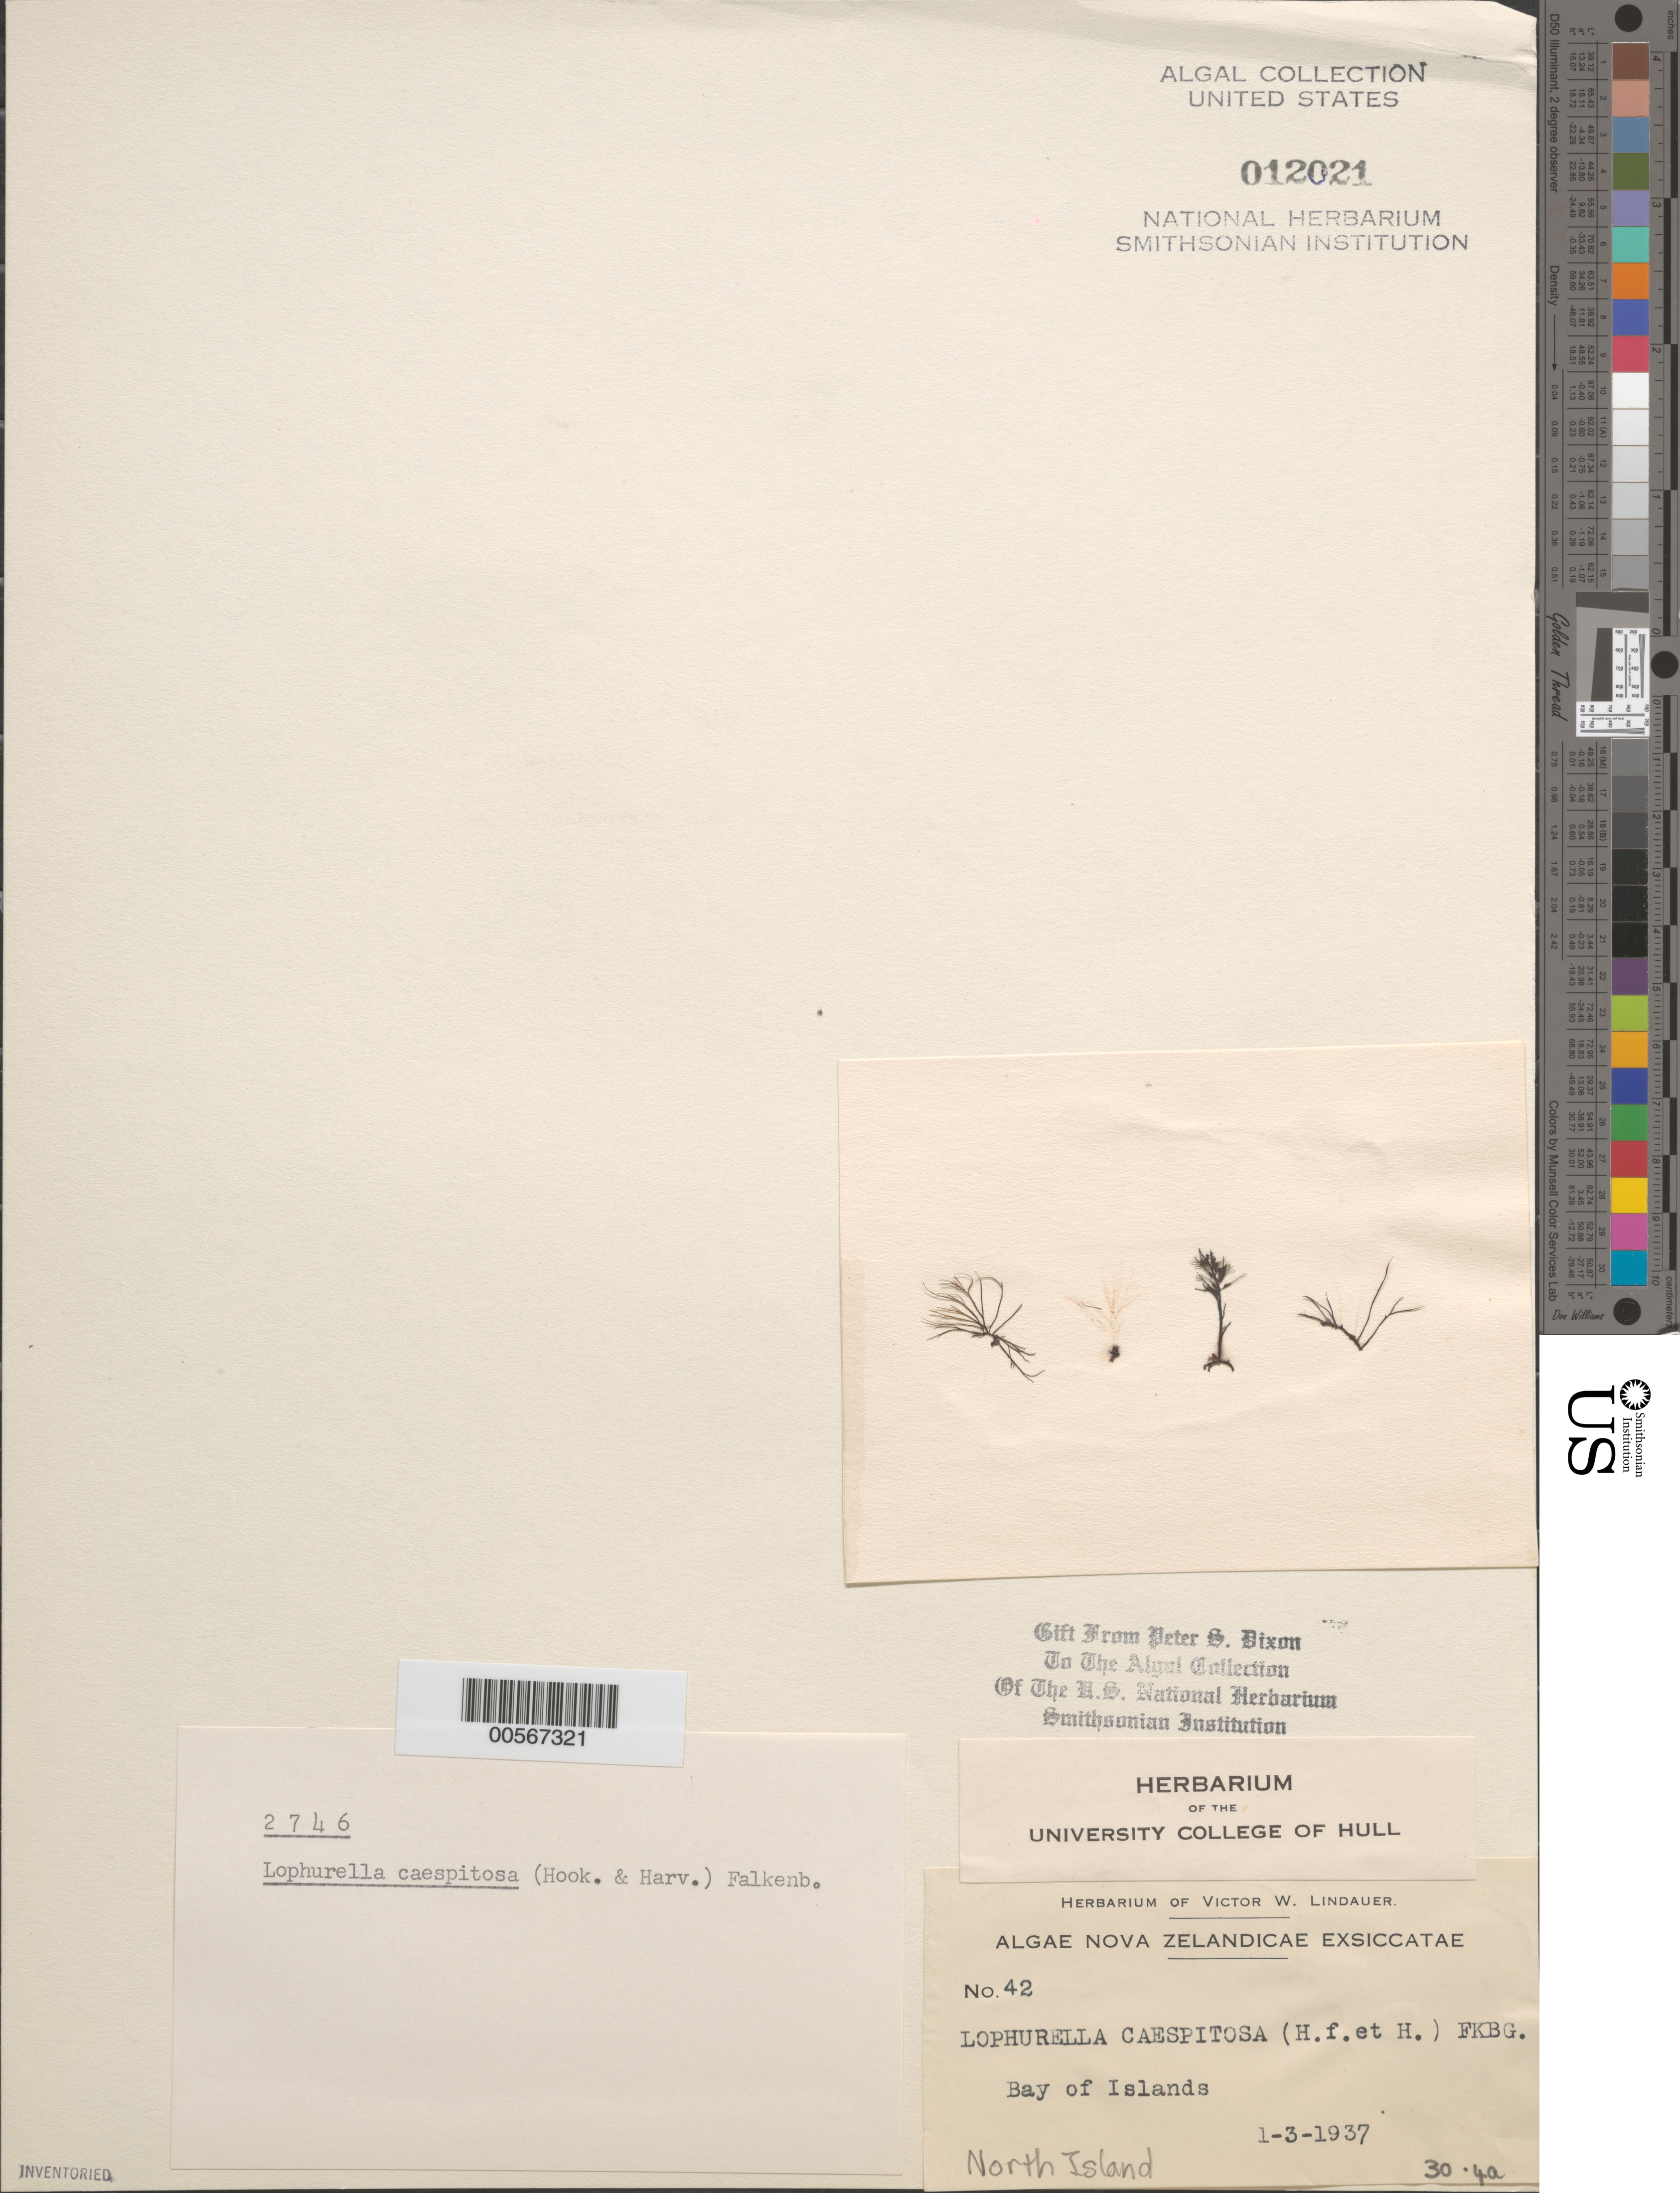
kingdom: Plantae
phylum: Rhodophyta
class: Florideophyceae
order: Ceramiales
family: Rhodomelaceae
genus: Lophurella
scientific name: Lophurella caespitosa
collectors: V. Lindauer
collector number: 42 & PSD 2746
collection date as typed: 01 Mar 1937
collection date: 1937-03-01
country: New Zealand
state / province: Northland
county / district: Far North District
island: North Island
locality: Bay of Islands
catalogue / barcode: US 12021